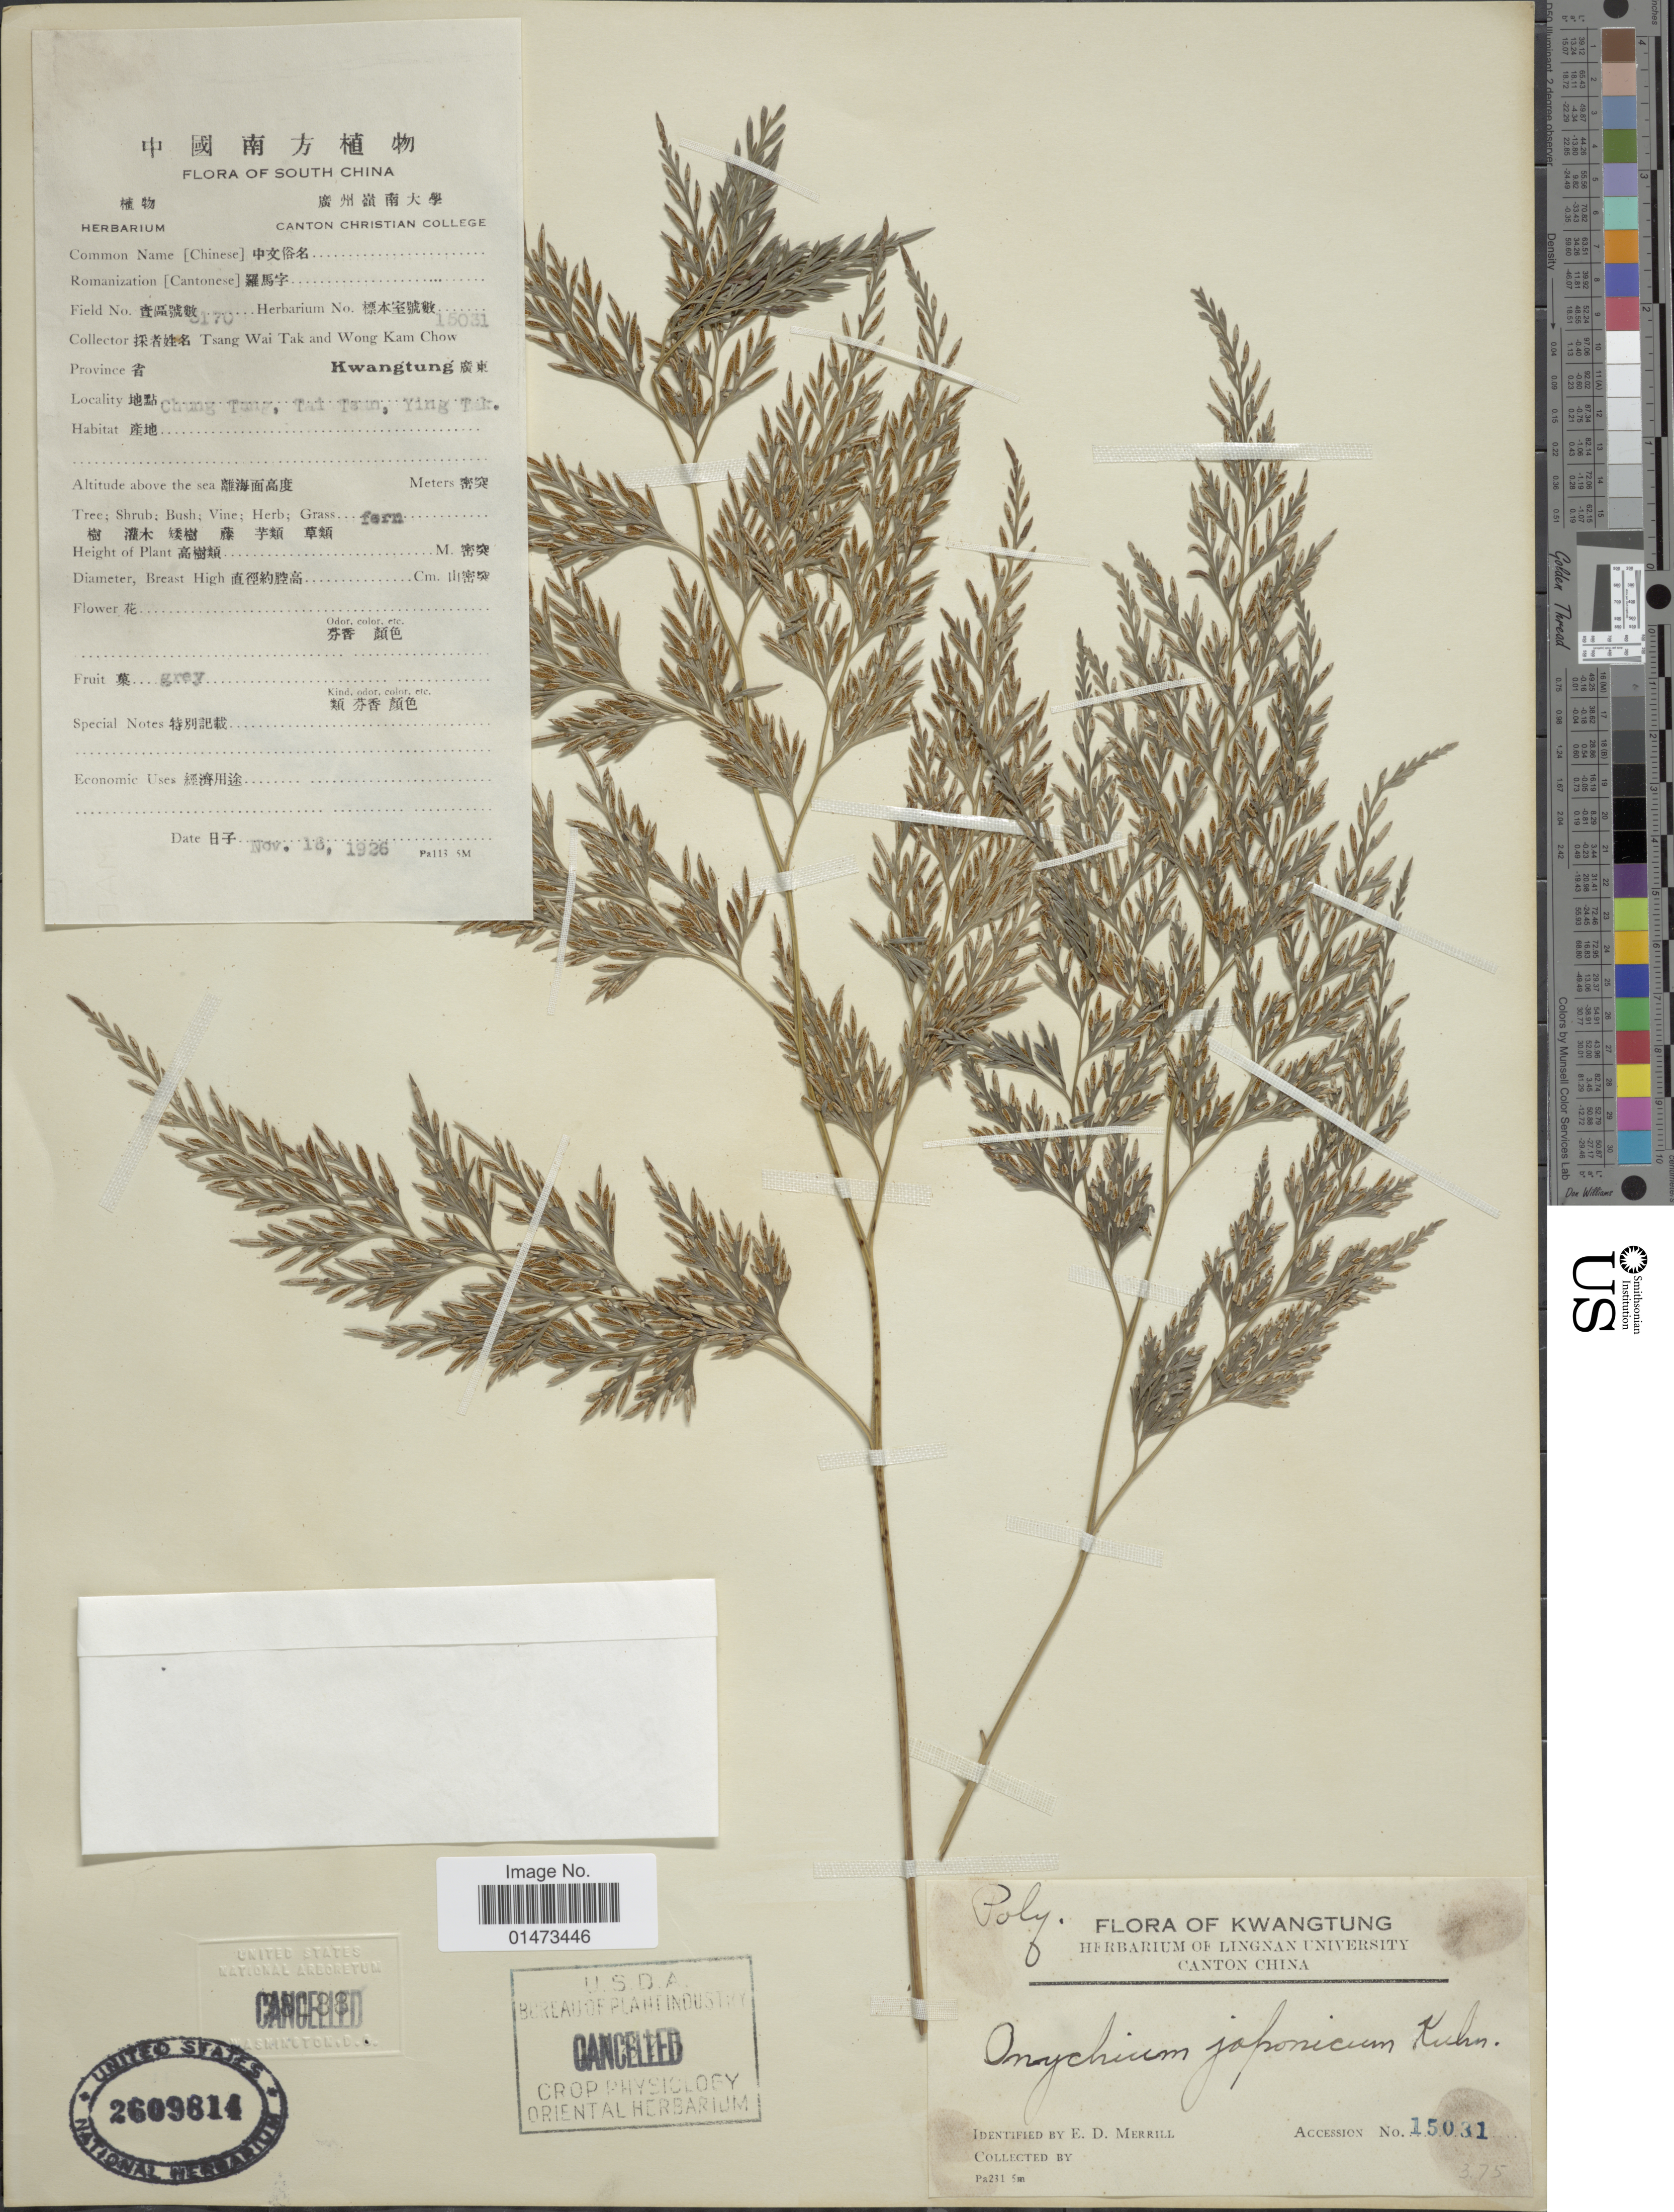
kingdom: Plantae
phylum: Tracheophyta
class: Polypodiopsida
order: Polypodiales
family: Pteridaceae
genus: Onychium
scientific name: Onychium japonicum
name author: (Thunb.) Kunze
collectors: W. T. Tsang & W. Chow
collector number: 3170/15031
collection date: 1926-11-13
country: China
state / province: Guangdong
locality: Kwantung province, Chung Tang, Tai Taun, Ying Tak.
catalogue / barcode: US 2609814